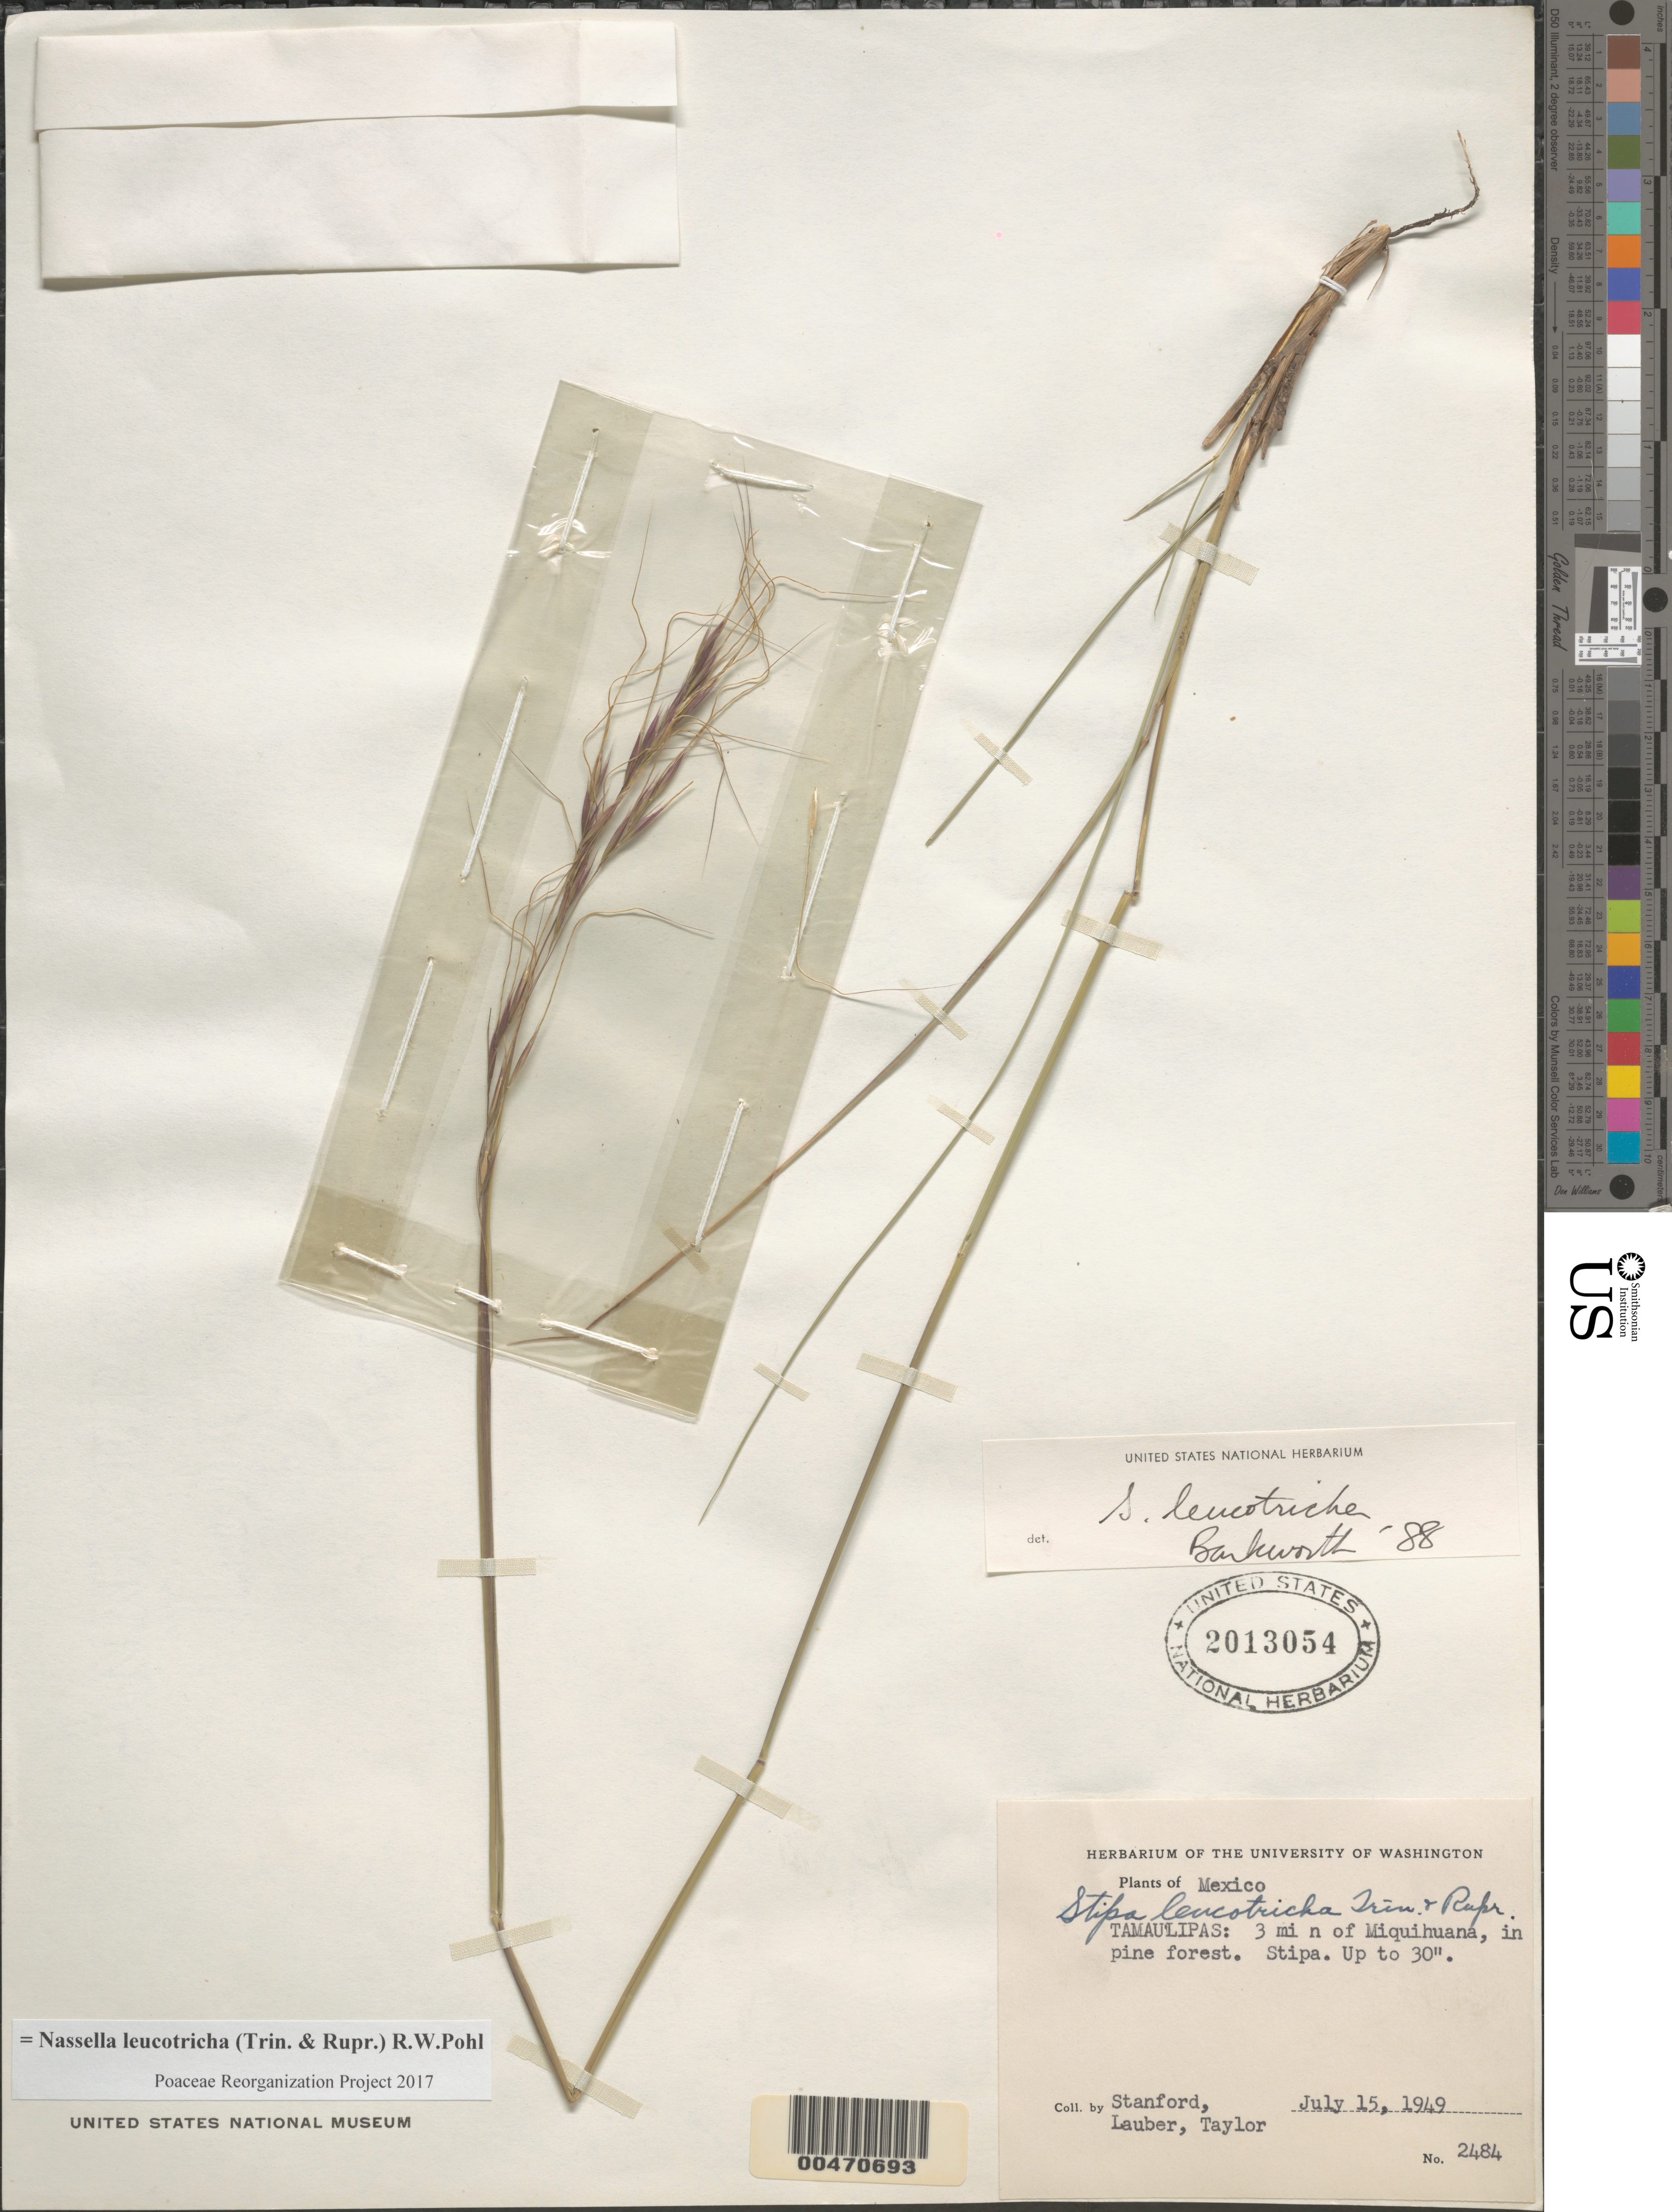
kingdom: Plantae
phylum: Tracheophyta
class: Liliopsida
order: Poales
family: Poaceae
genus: Nassella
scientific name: Nassella leucotricha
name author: (Trin. & Rupr.) R.W. Pohl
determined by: Poaceae Reorganization Project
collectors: -. Stanford, -. Lauber & -- Taylor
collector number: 2484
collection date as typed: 15 Jul 1949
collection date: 1949-07-15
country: Mexico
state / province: Tamaulipas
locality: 3 mi N of Miquihuana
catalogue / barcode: US 2013054